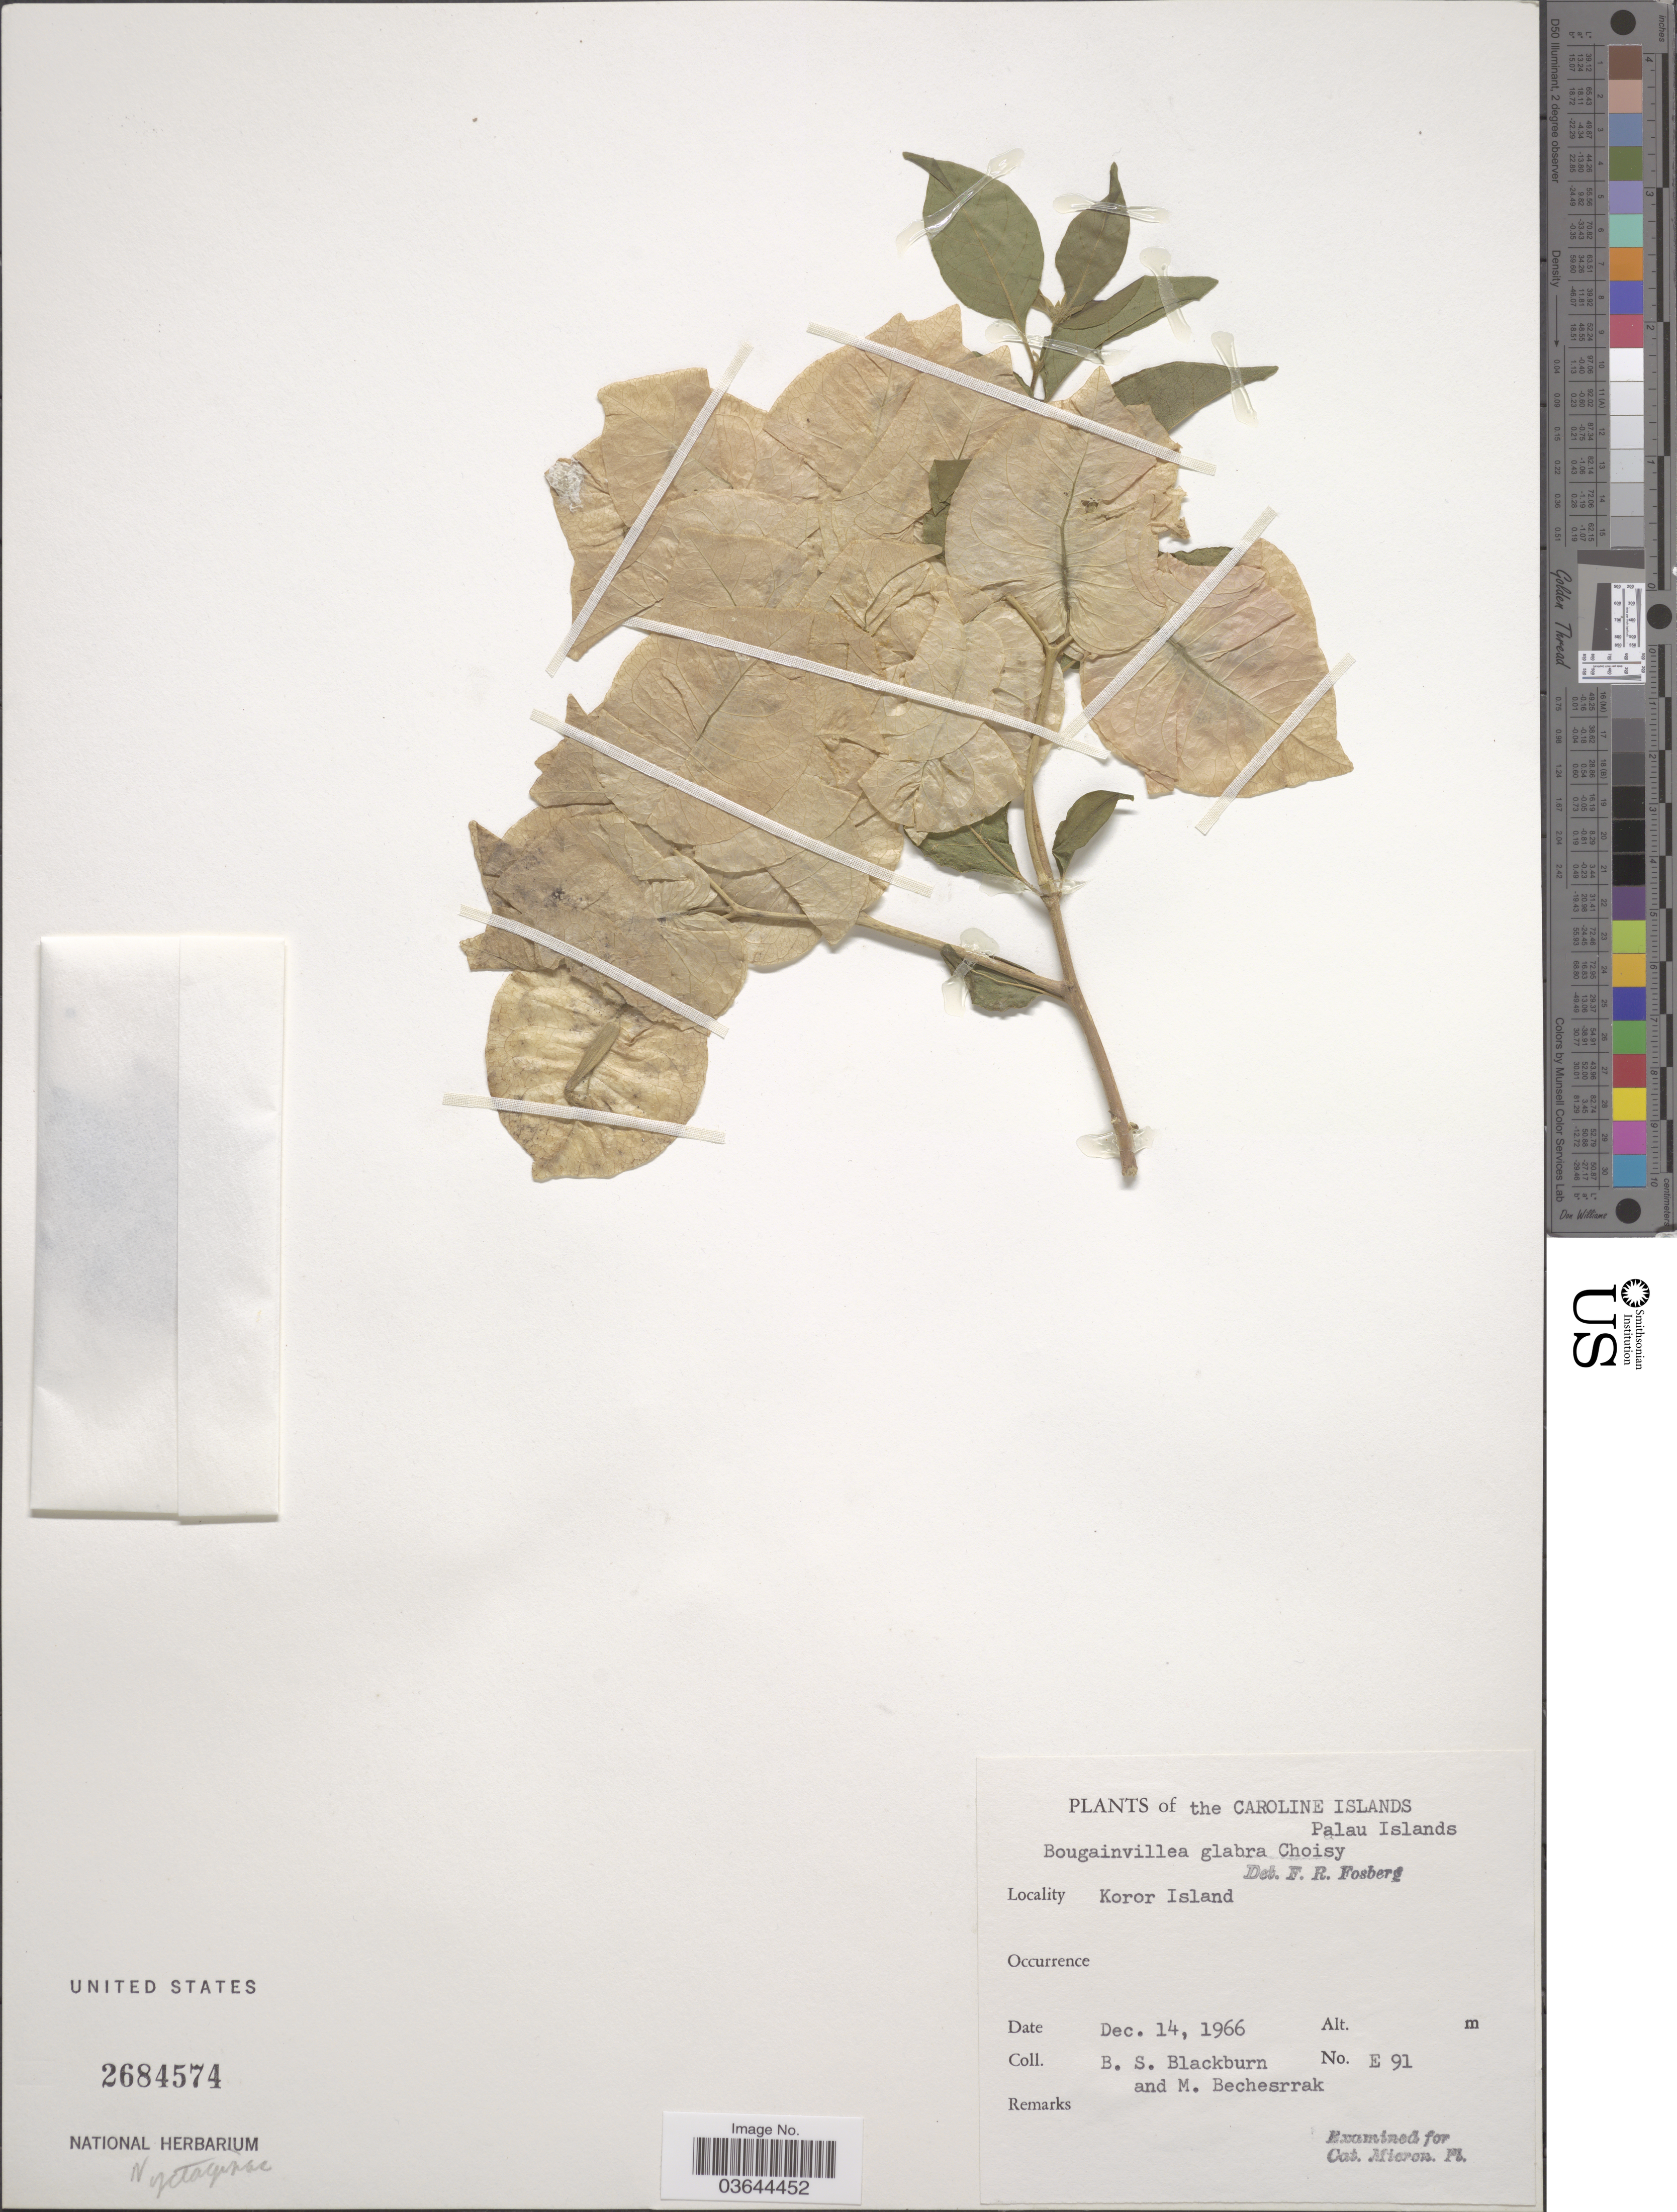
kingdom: Plantae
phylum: Tracheophyta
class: Magnoliopsida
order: Caryophyllales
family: Nyctaginaceae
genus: Bougainvillea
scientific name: Bougainvillea glabra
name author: Choisy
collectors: B. S. Blackburn & M. Bechesrrak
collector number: E 91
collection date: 1966-12-14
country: Palau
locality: The Caroline Islands, Palau Islands, Koror Island.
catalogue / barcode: US 2684574